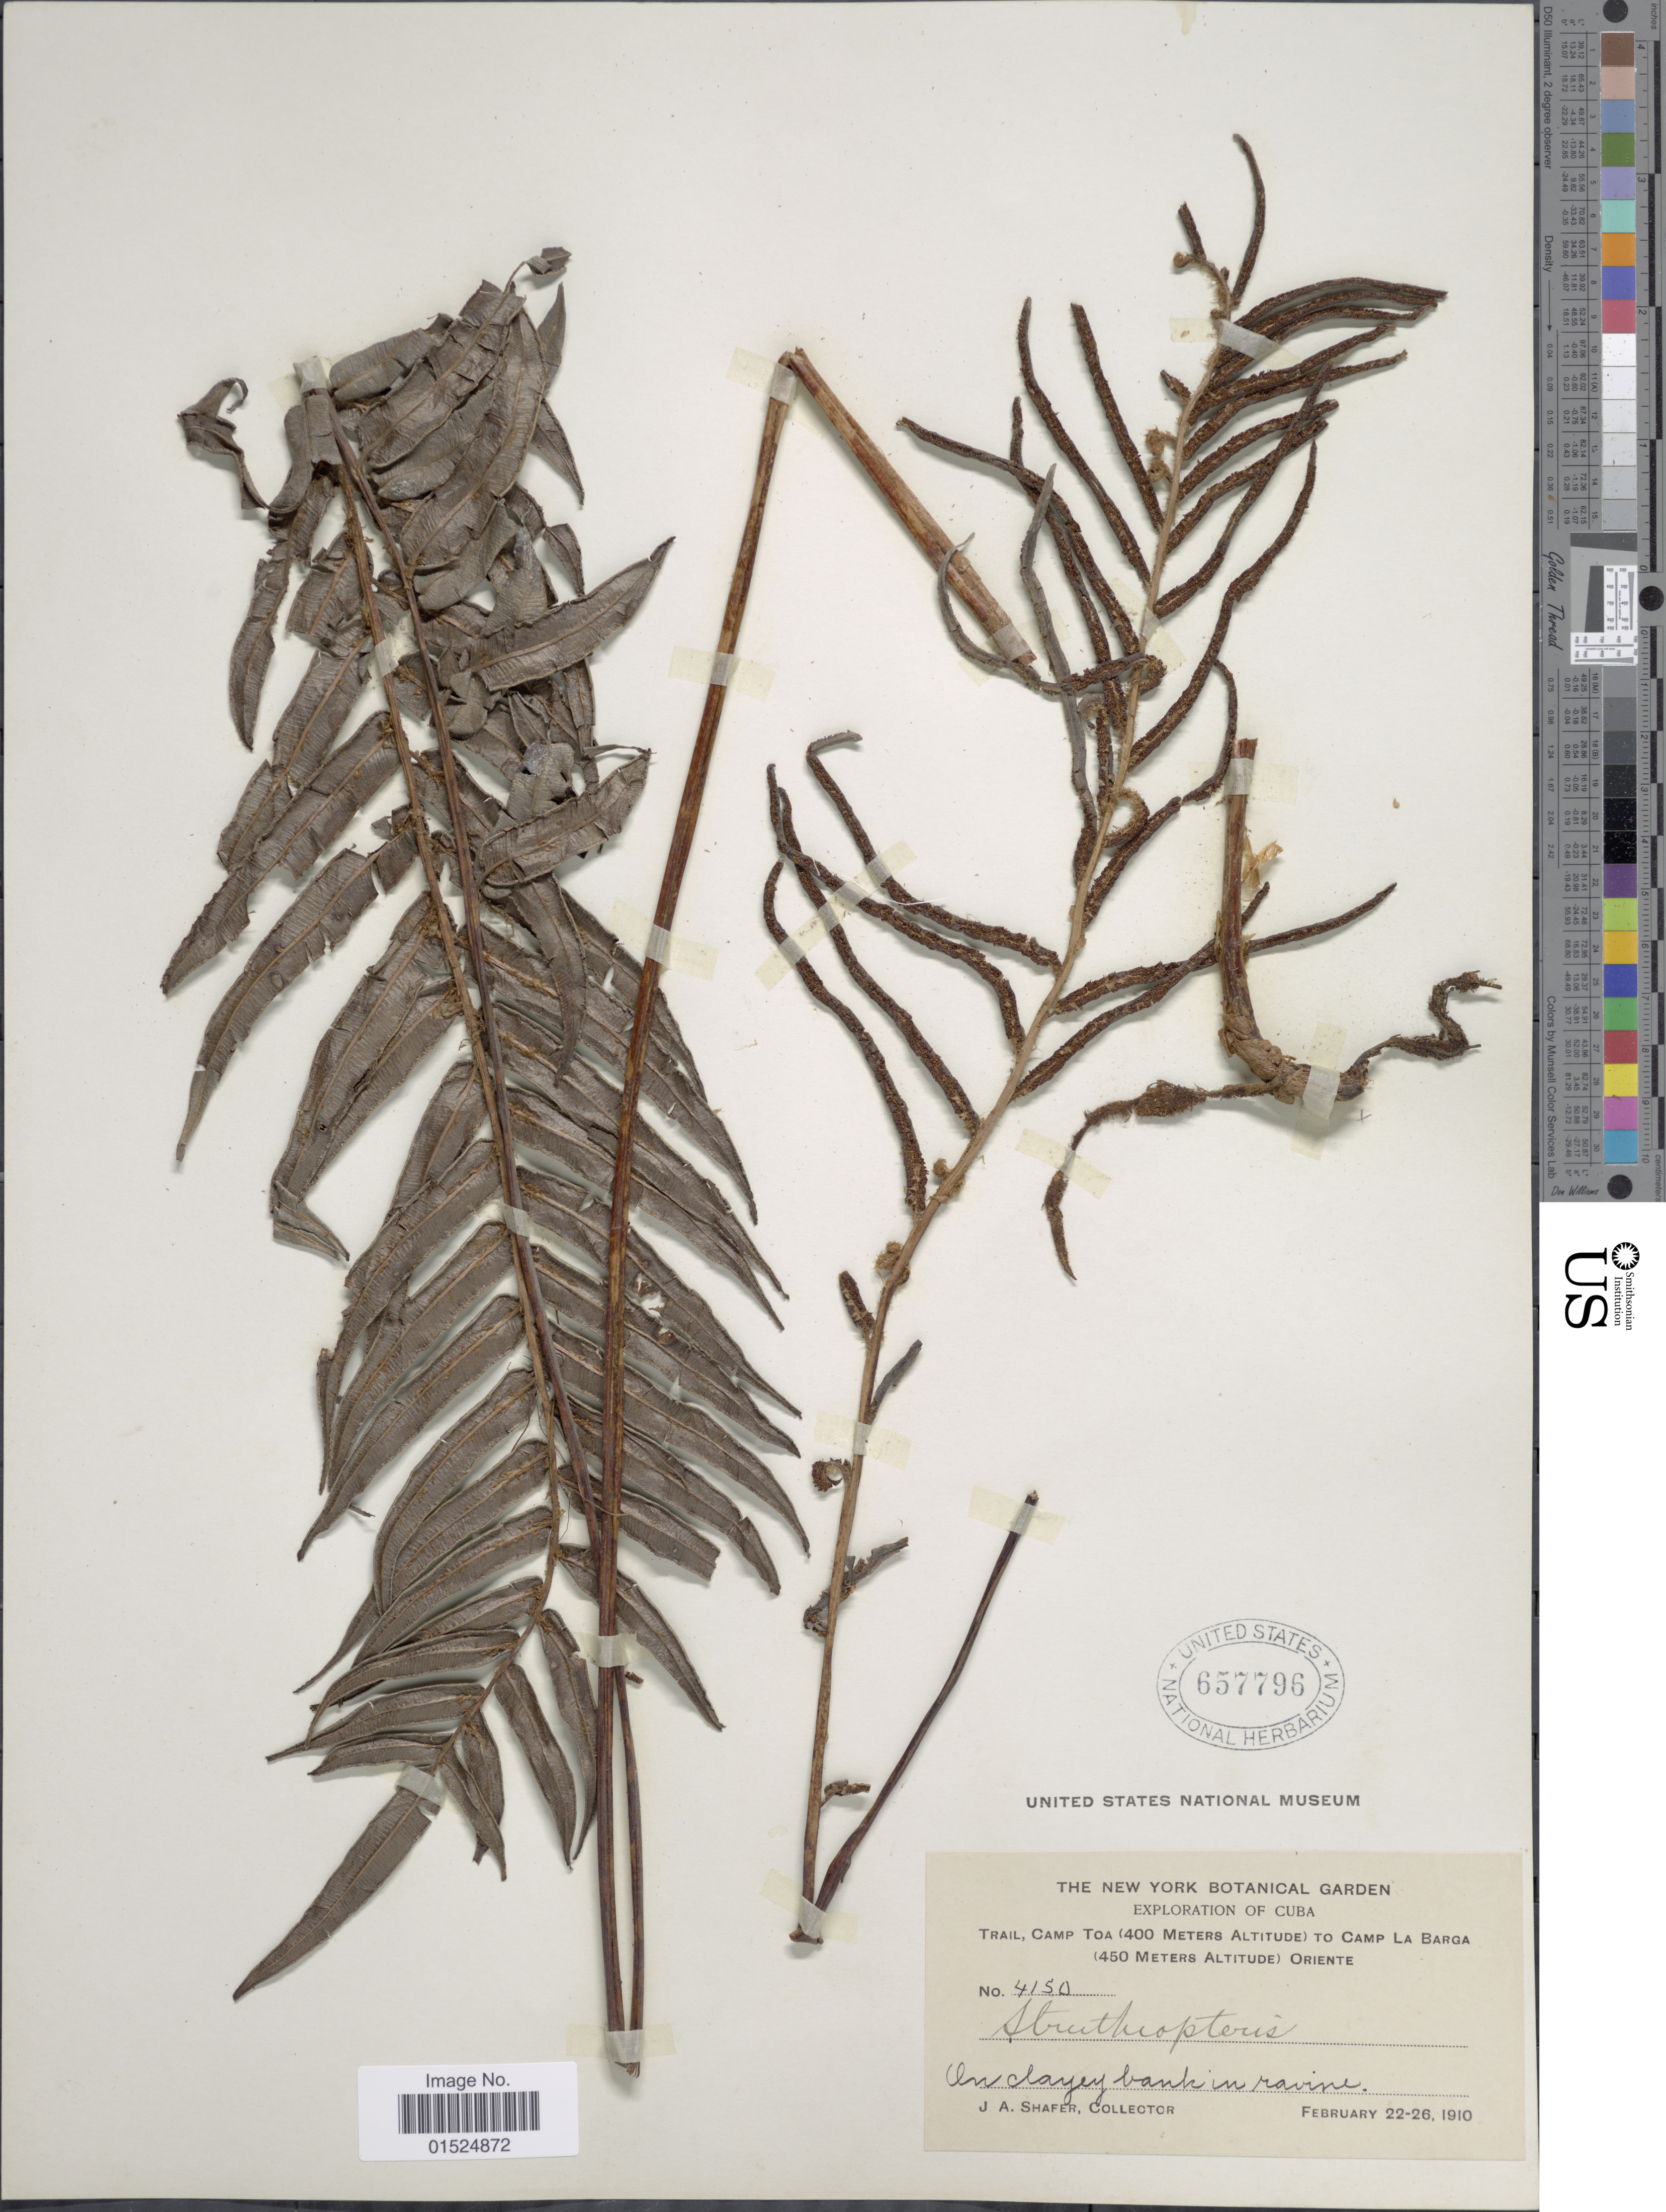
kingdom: Plantae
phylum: Tracheophyta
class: Polypodiopsida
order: Polypodiales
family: Blechnaceae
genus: Blechnum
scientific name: Blechnum lineatum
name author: (Sw.) C. Chr.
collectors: J. A. Shafer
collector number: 4150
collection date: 1910-02-22/1910-02-26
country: Cuba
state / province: Oriente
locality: Trail, Camp Toa to Camp La Barga Oriente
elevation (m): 400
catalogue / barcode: US 657796